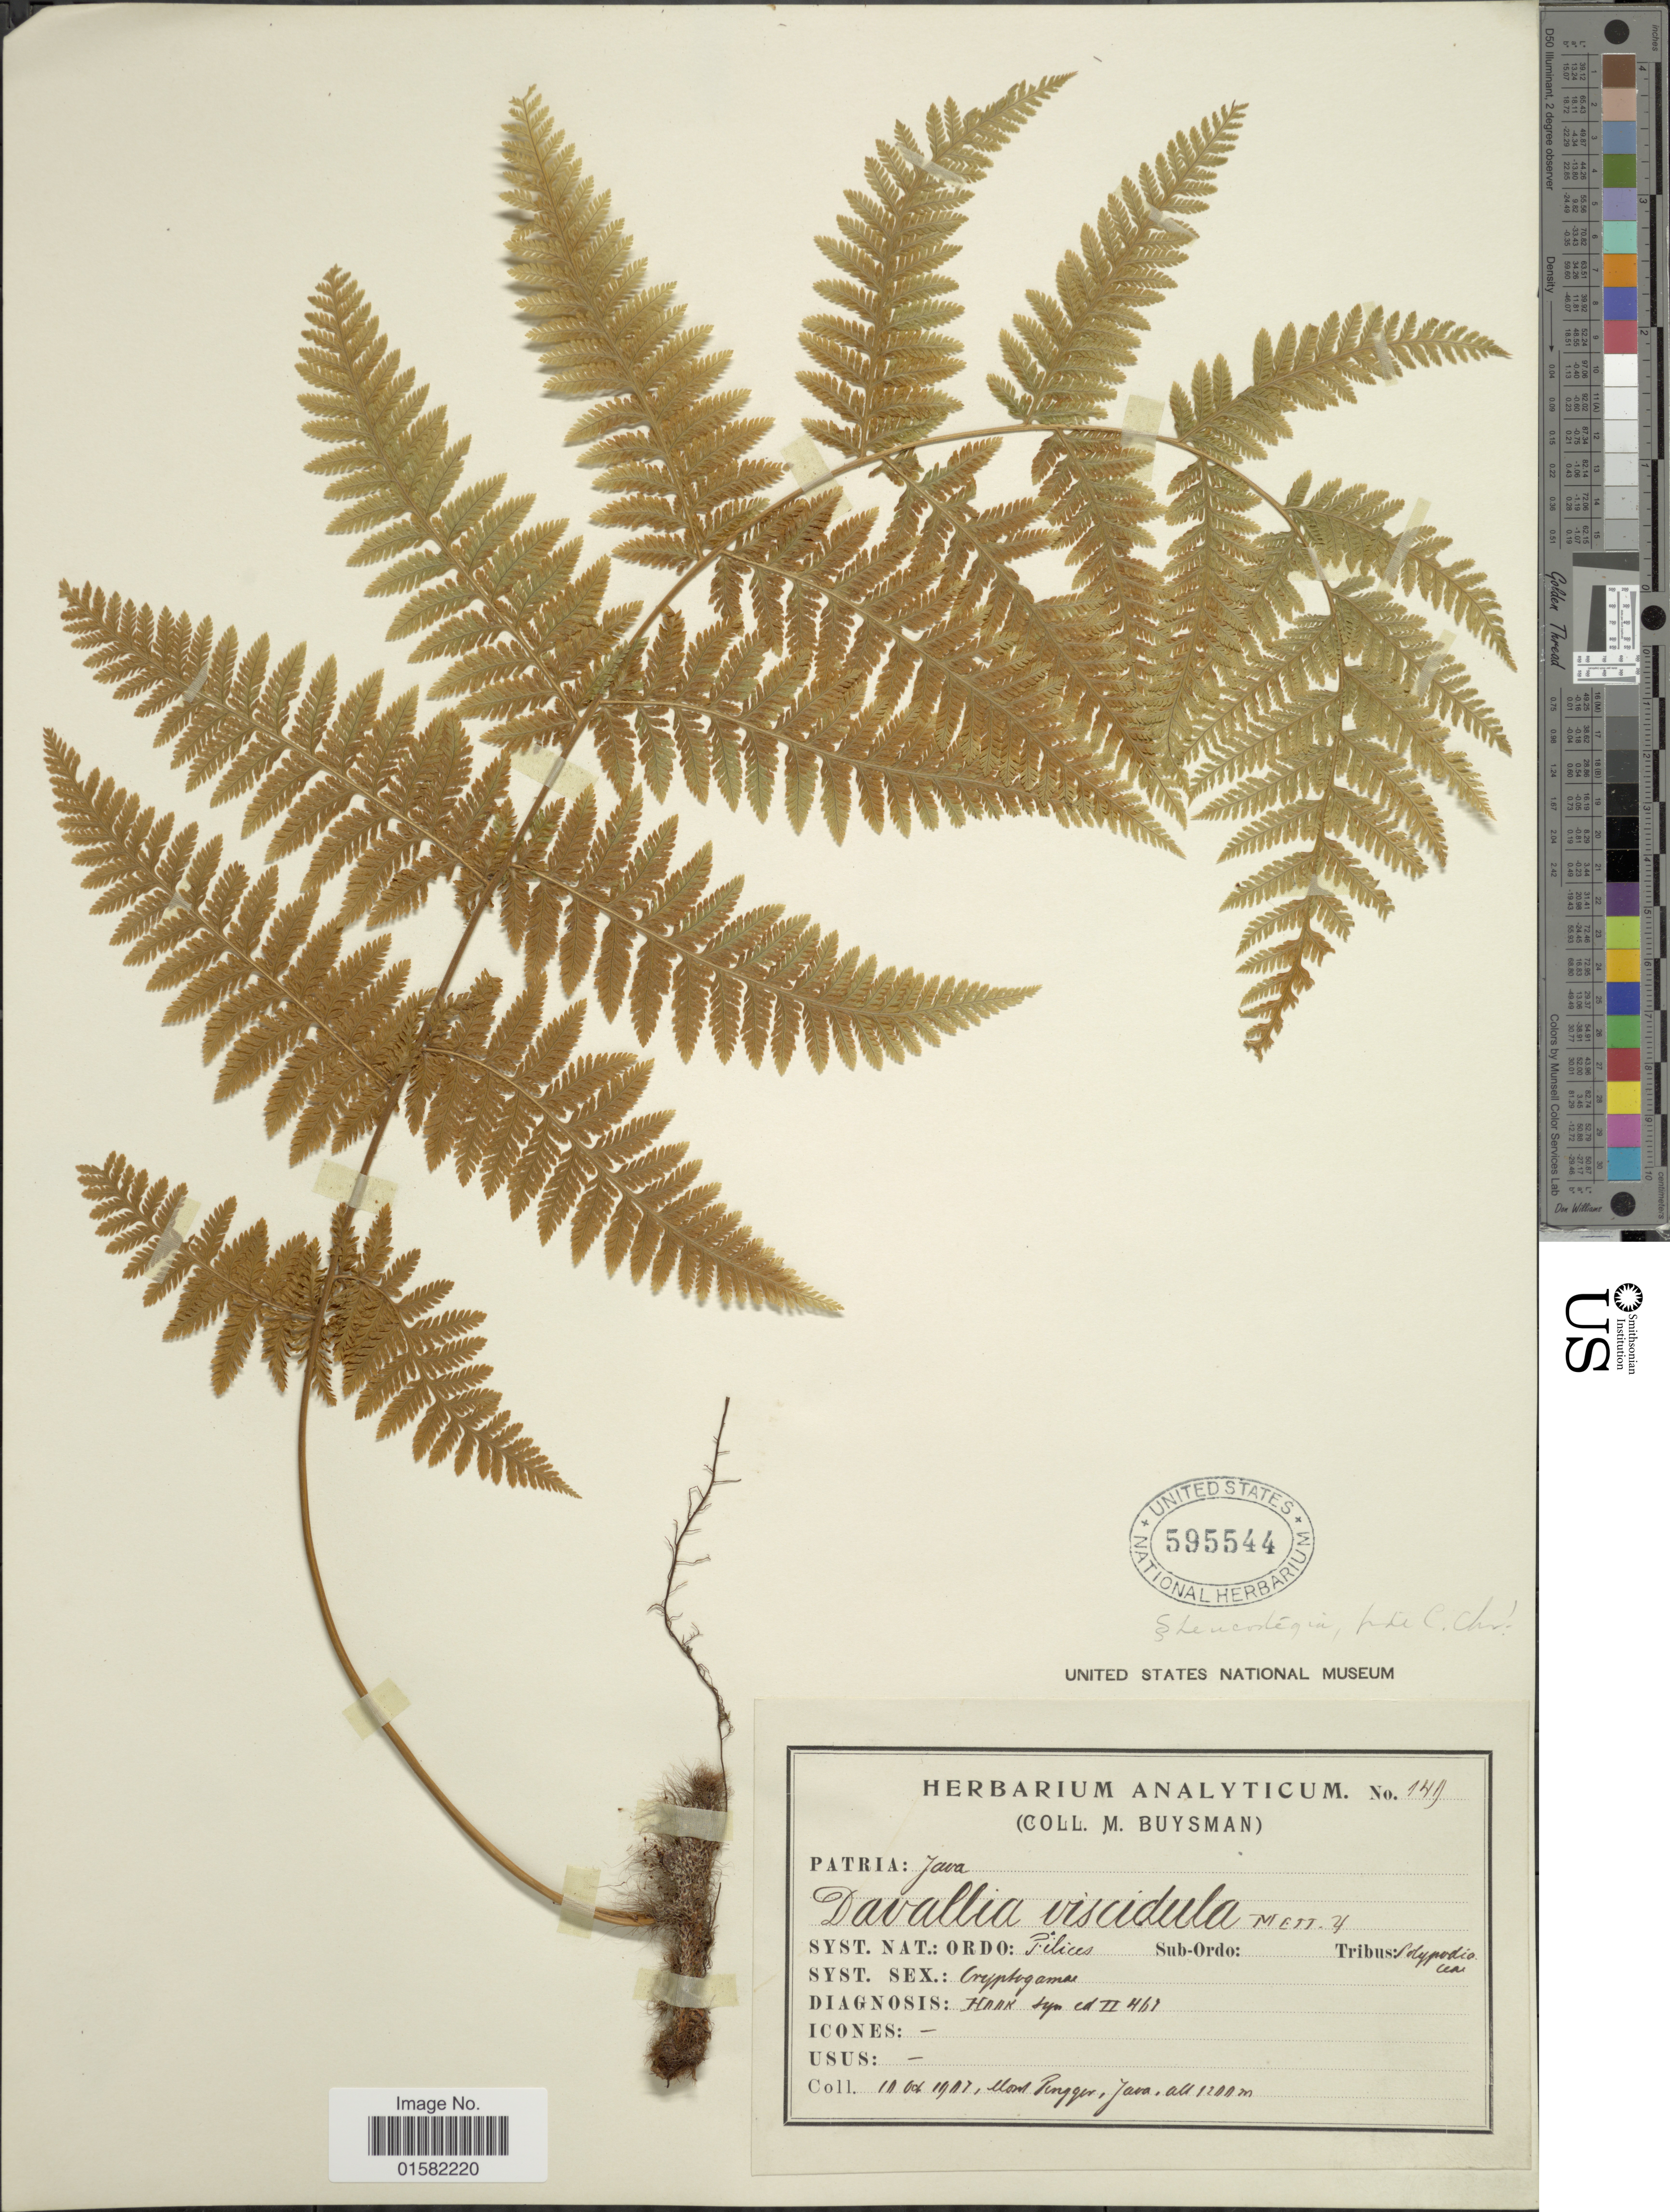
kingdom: Plantae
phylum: Tracheophyta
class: Polypodiopsida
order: Polypodiales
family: Davalliaceae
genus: Davallodes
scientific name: Davallodes viscidulum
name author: (Mett. ex Kuhn) Alderw.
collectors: M. Buysman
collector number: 149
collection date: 1907-10-10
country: Indonesia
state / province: Java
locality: Mont Penggar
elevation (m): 1200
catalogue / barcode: US 595544